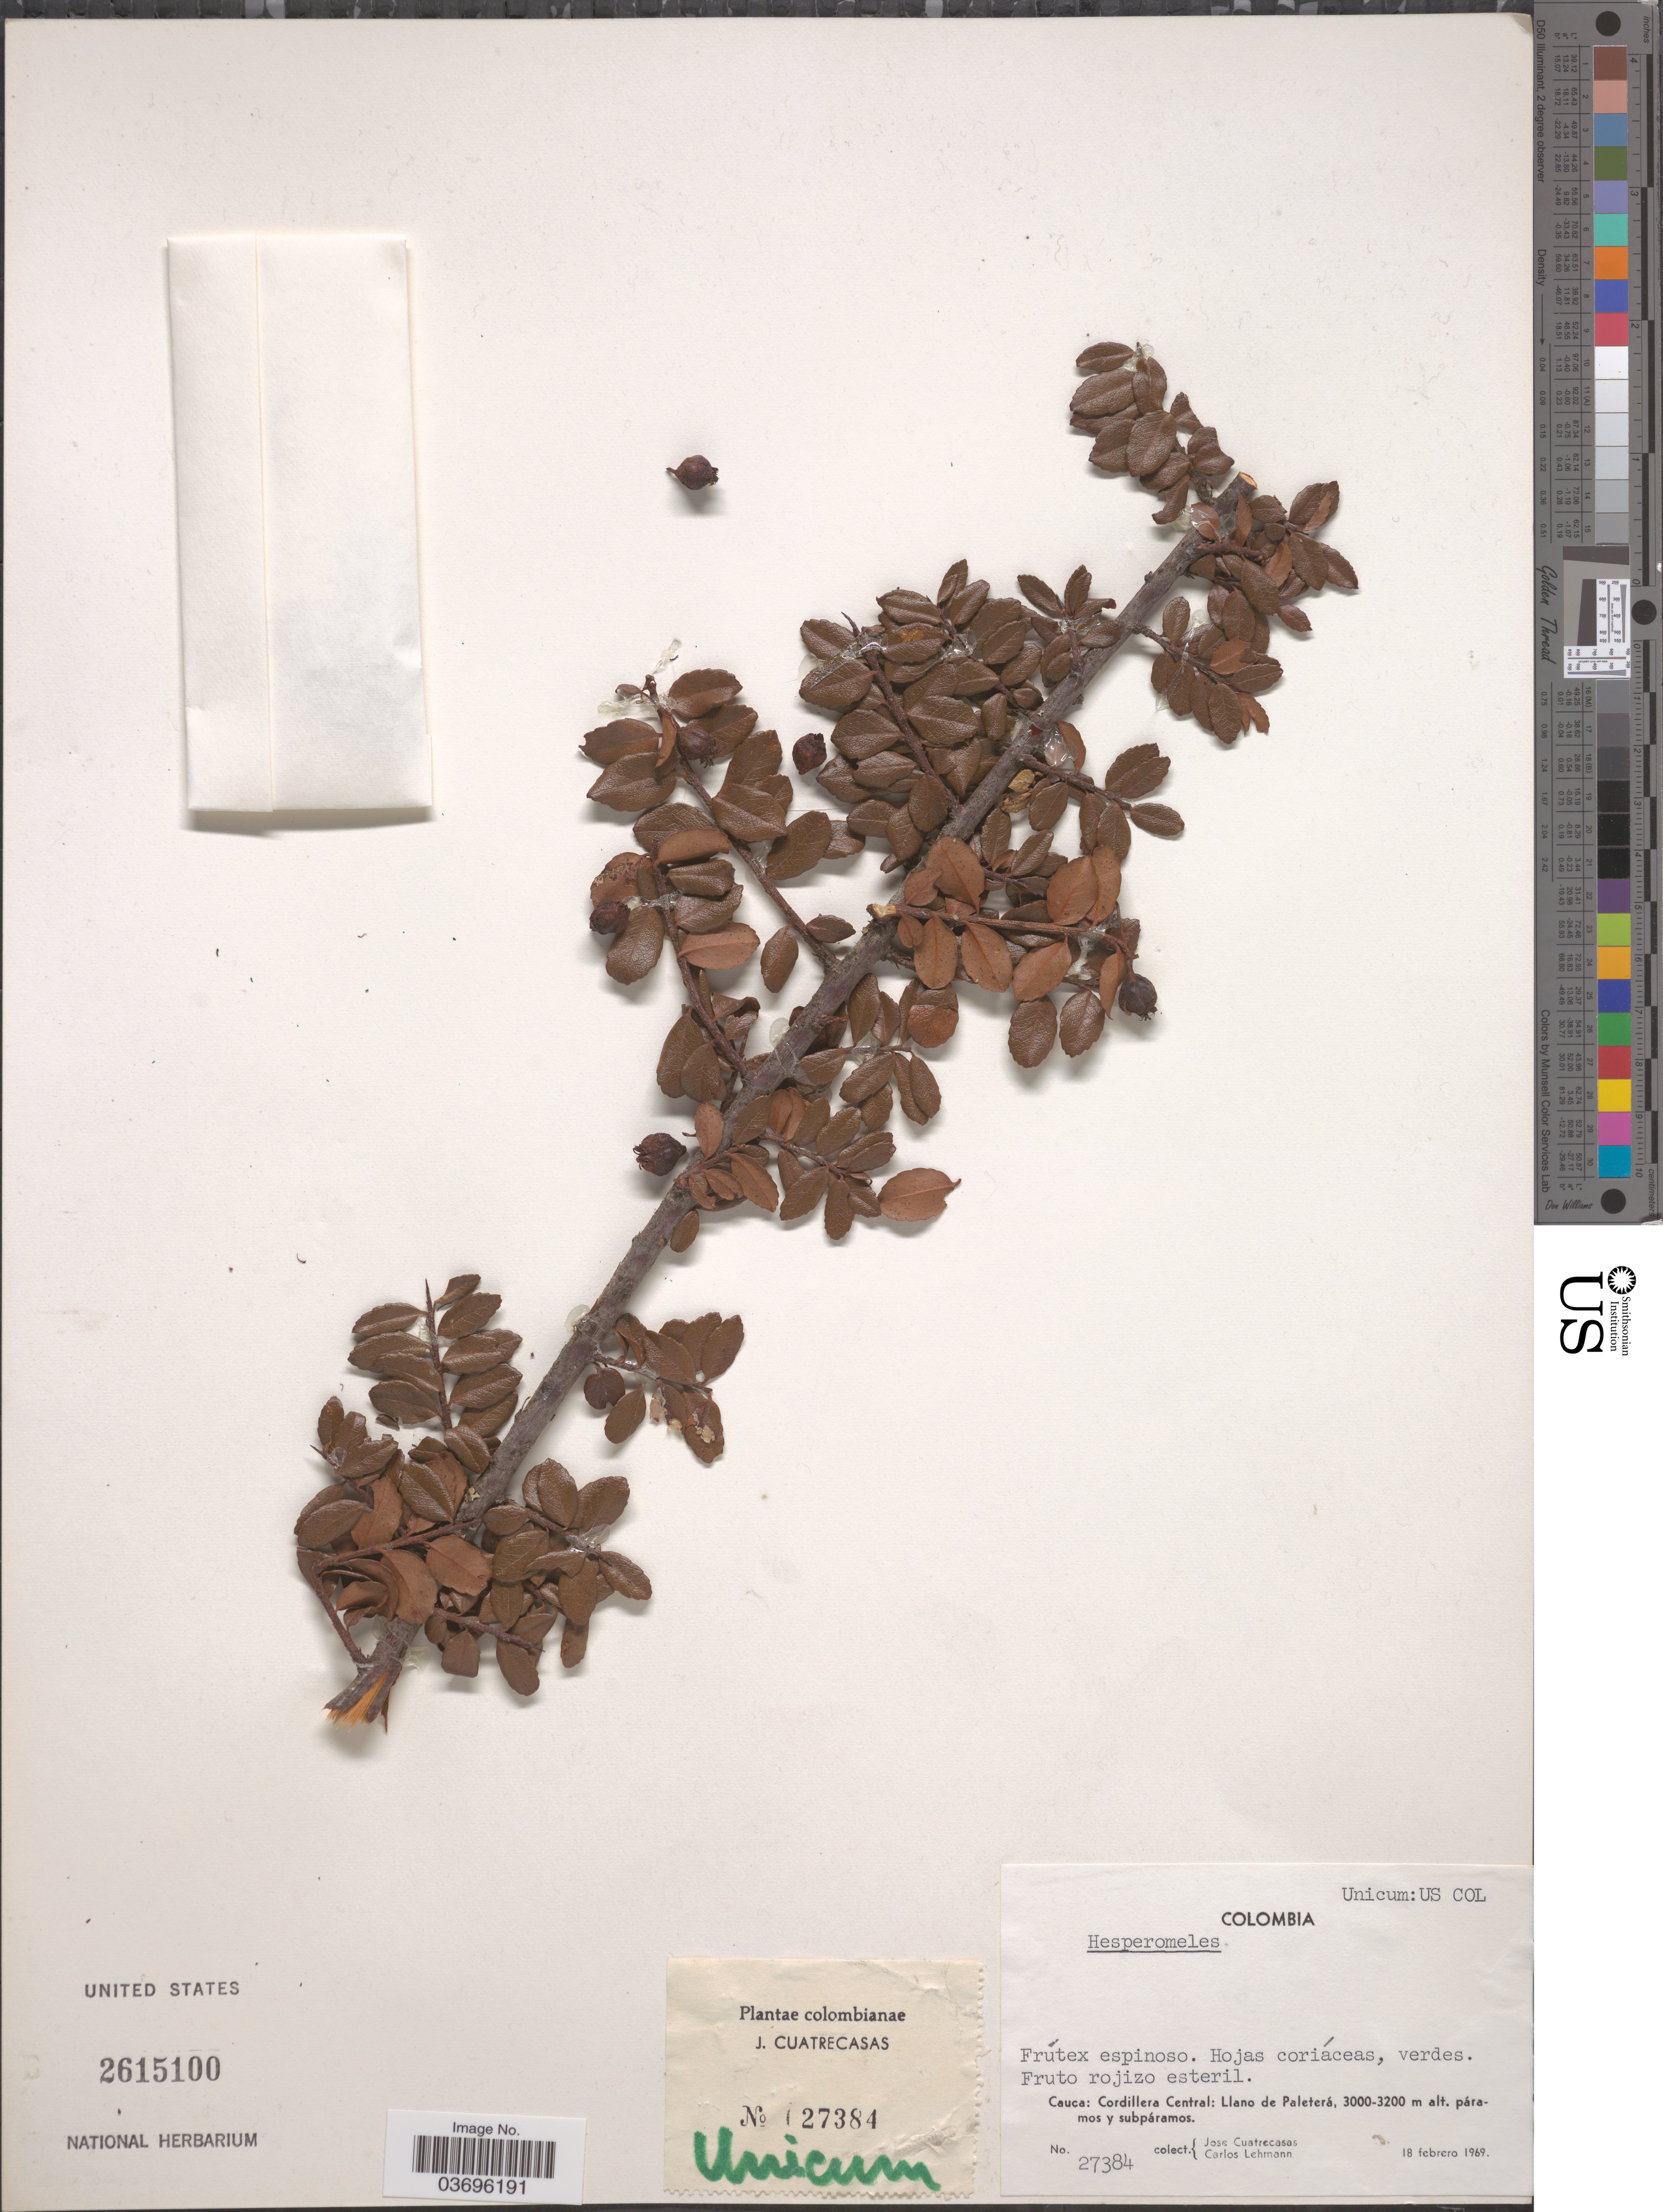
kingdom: Plantae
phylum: Tracheophyta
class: Magnoliopsida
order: Rosales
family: Rosaceae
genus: Hesperomeles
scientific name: Hesperomeles sp.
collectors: J. Cuatrecasas & C. Lehmann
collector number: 27384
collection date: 1969-02-18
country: Colombia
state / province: Cauca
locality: Cordillera Central: Llano de Paleterá.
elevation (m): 3000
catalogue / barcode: US 2615100